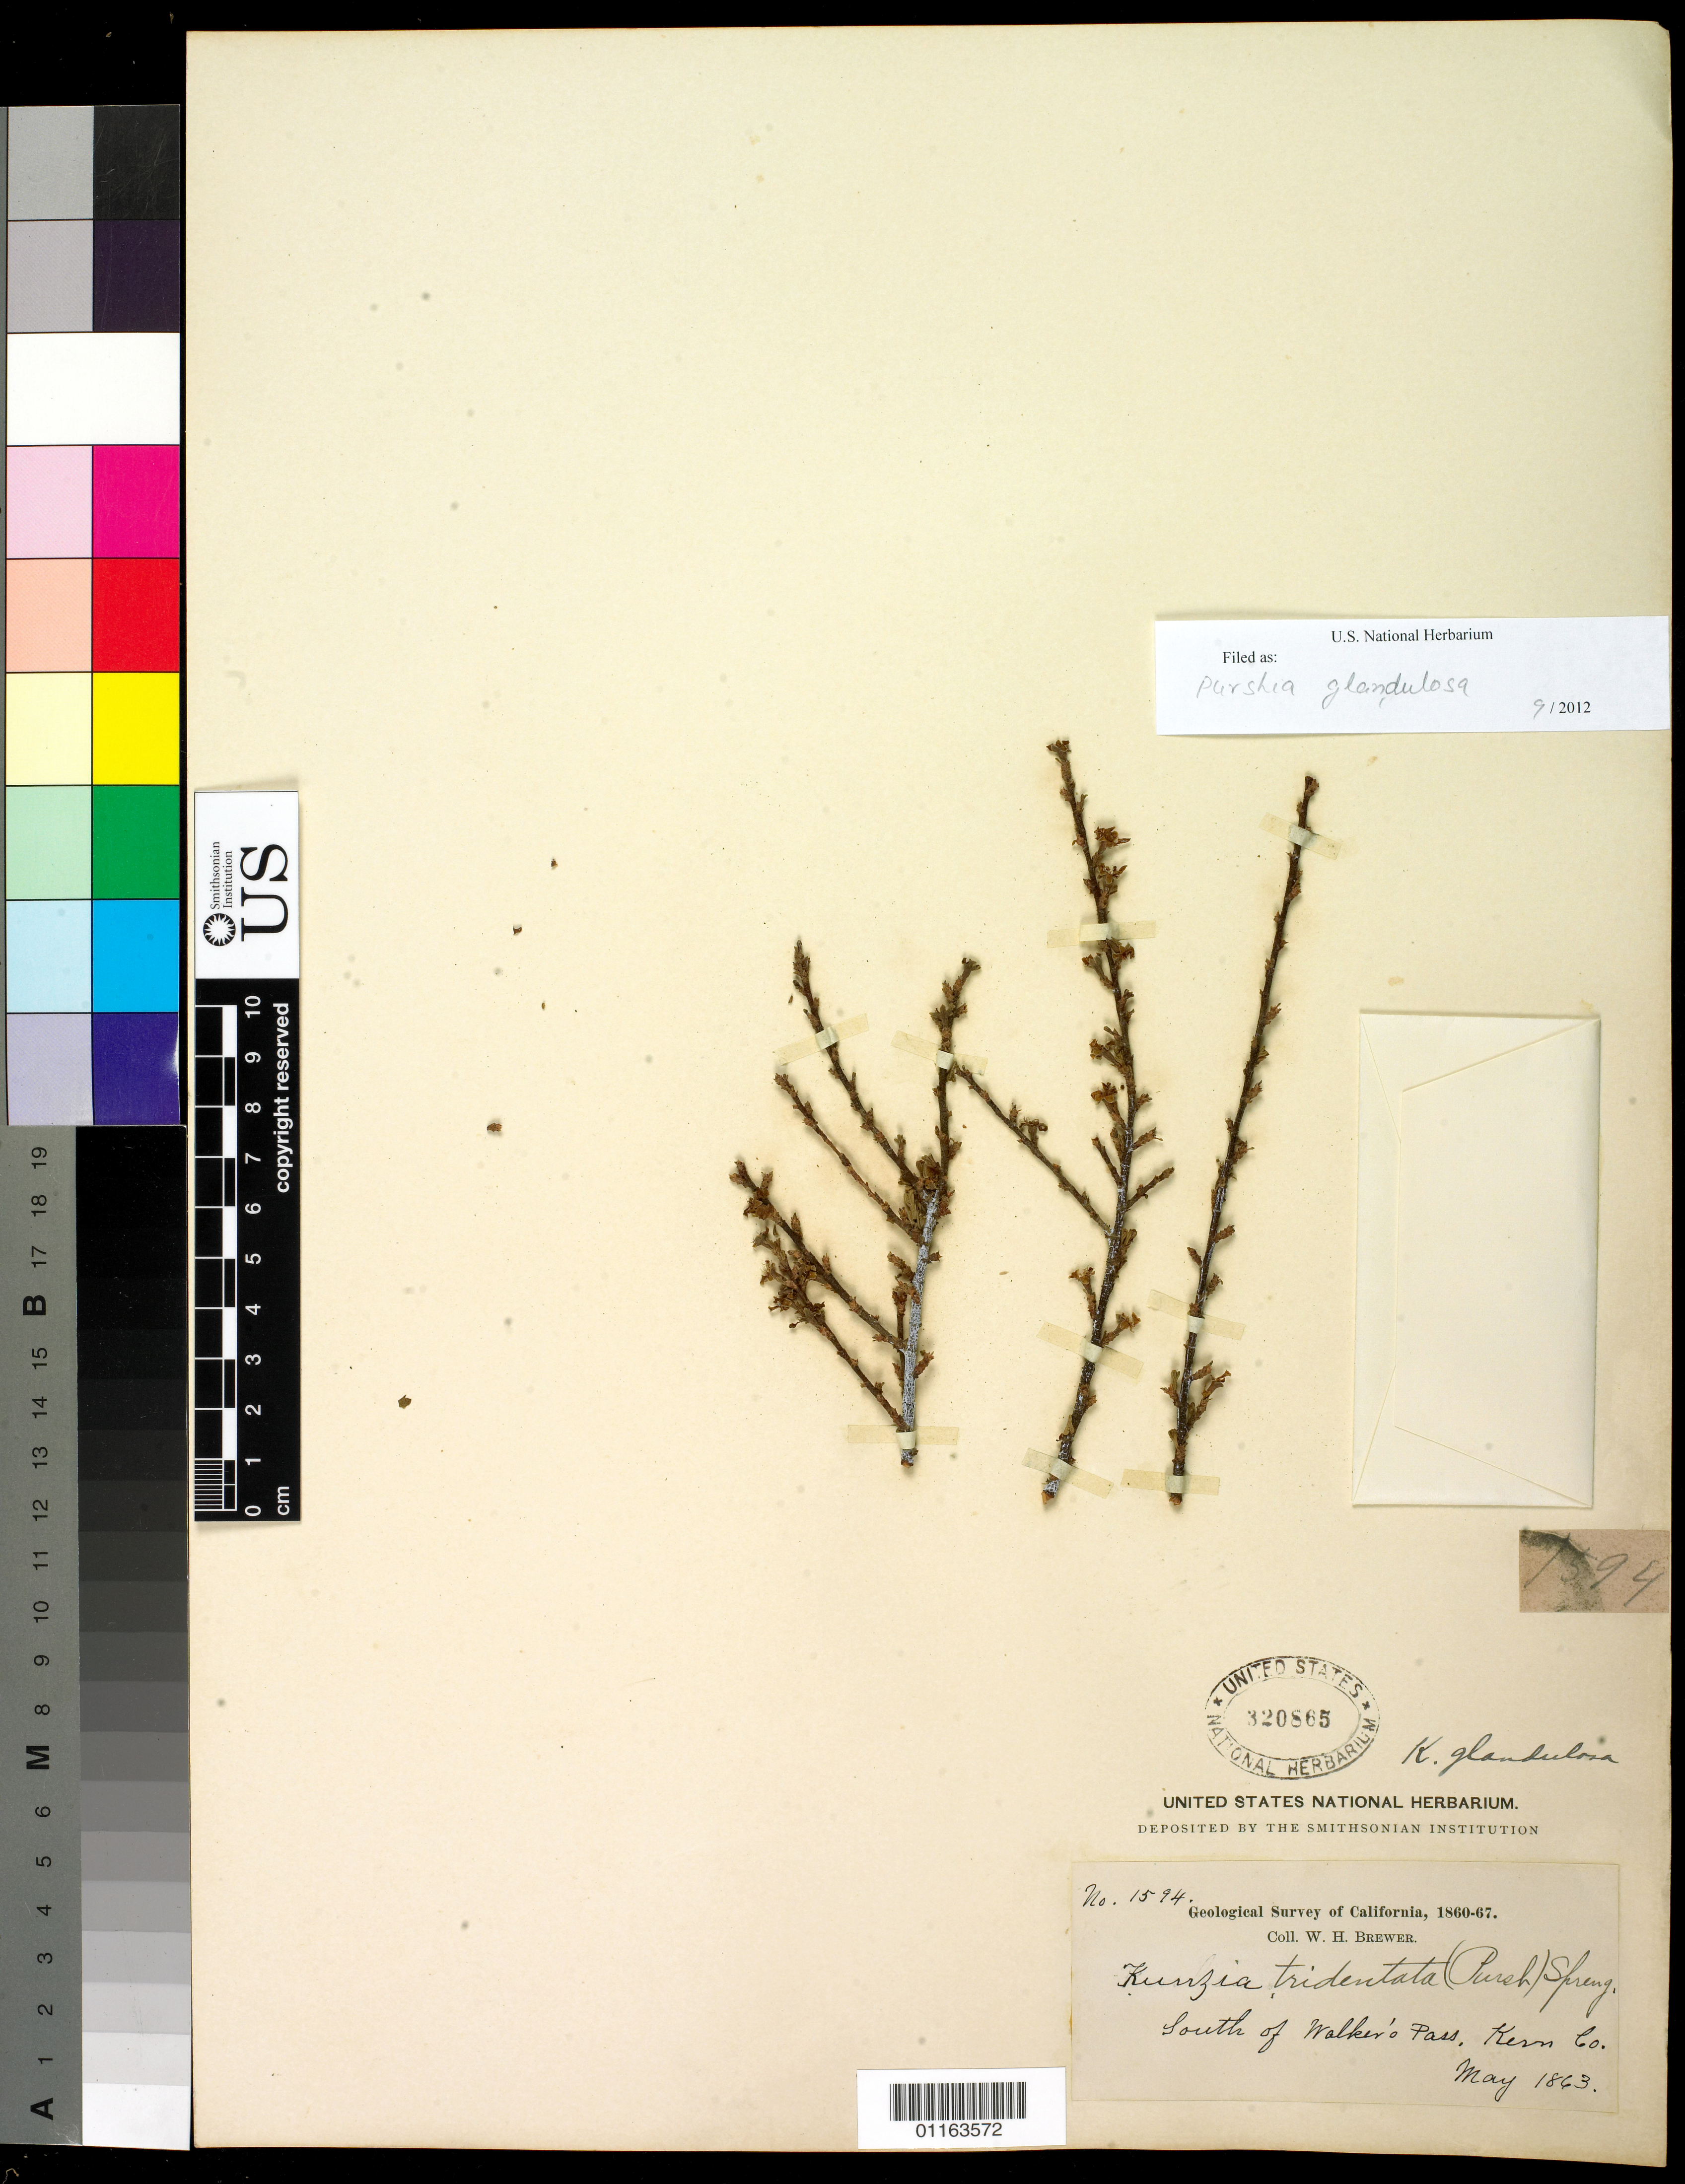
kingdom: Plantae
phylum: Tracheophyta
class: Magnoliopsida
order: Rosales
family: Rosaceae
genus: Purshia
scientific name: Purshia glandulosa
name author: Curran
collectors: W. H. Brewer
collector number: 1594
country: United States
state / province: California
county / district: Kern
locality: South of Walker's Pass.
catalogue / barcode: US 320865